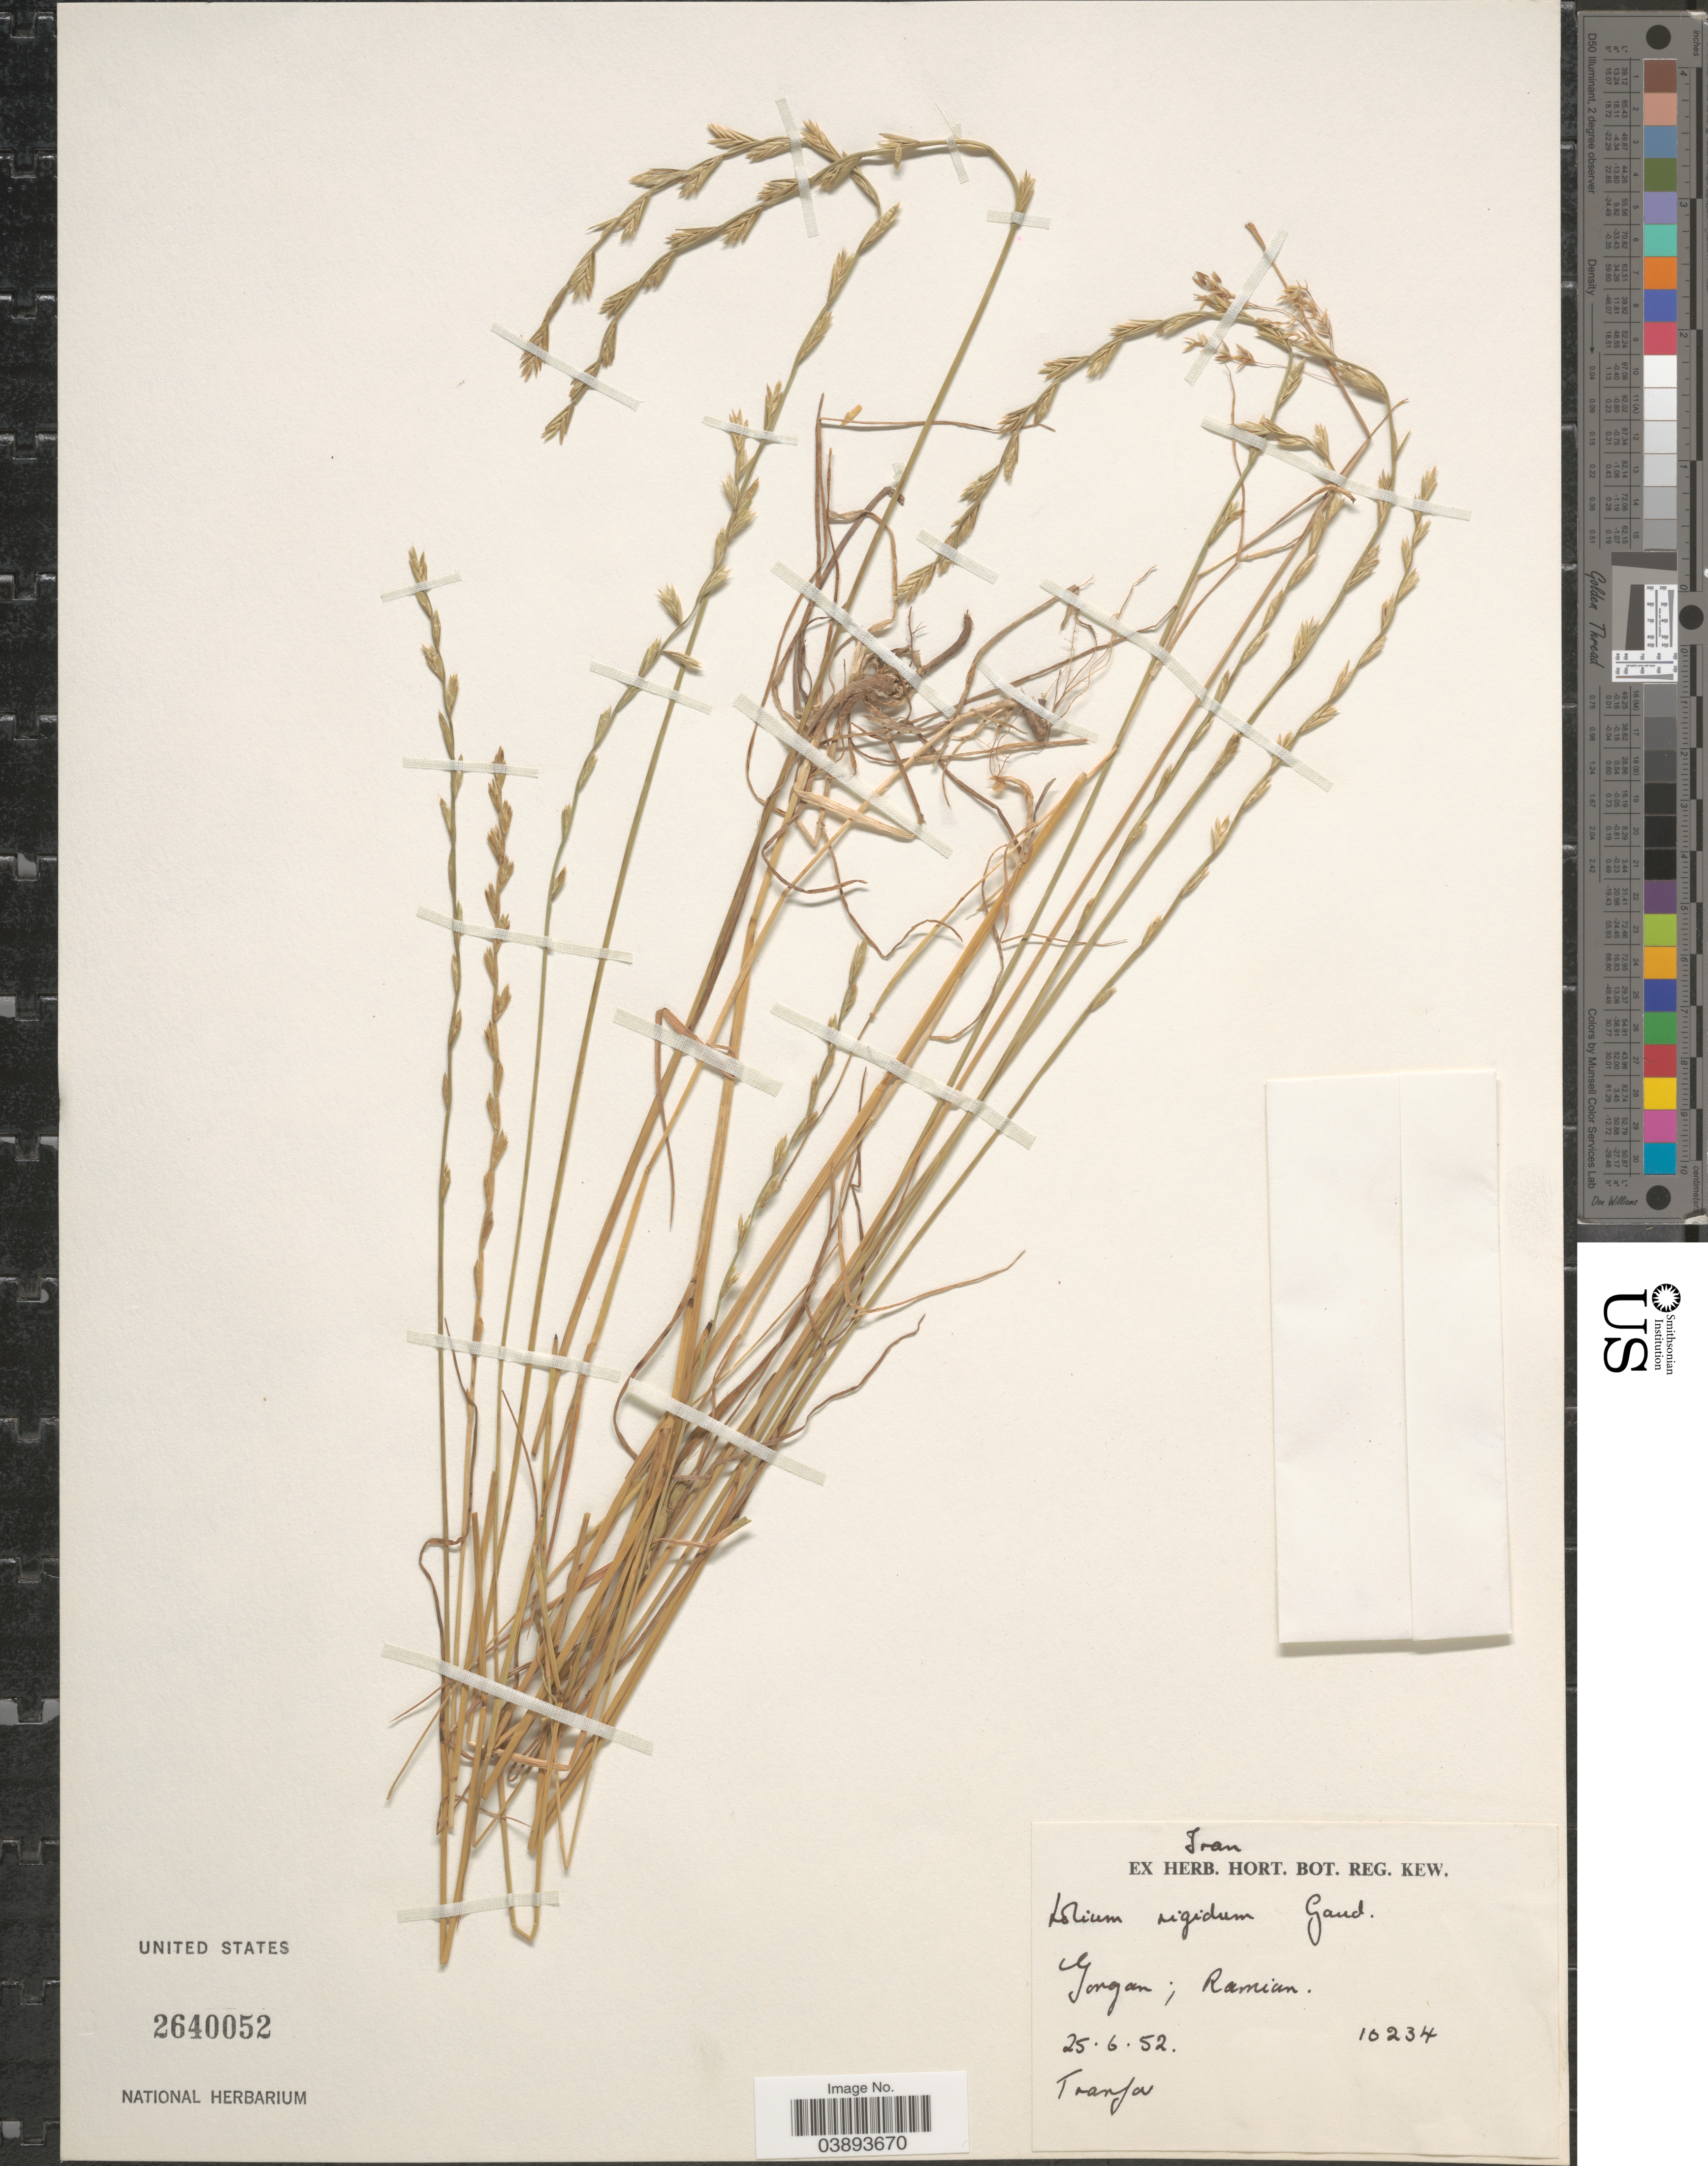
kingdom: Plantae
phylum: Tracheophyta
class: Liliopsida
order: Poales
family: Poaceae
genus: Lolium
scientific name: Lolium rigidum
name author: Gaudin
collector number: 10234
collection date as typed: Transcribed d/m/y: 25/6/52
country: Iran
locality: Gorgan; Ramian.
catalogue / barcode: US 2640052